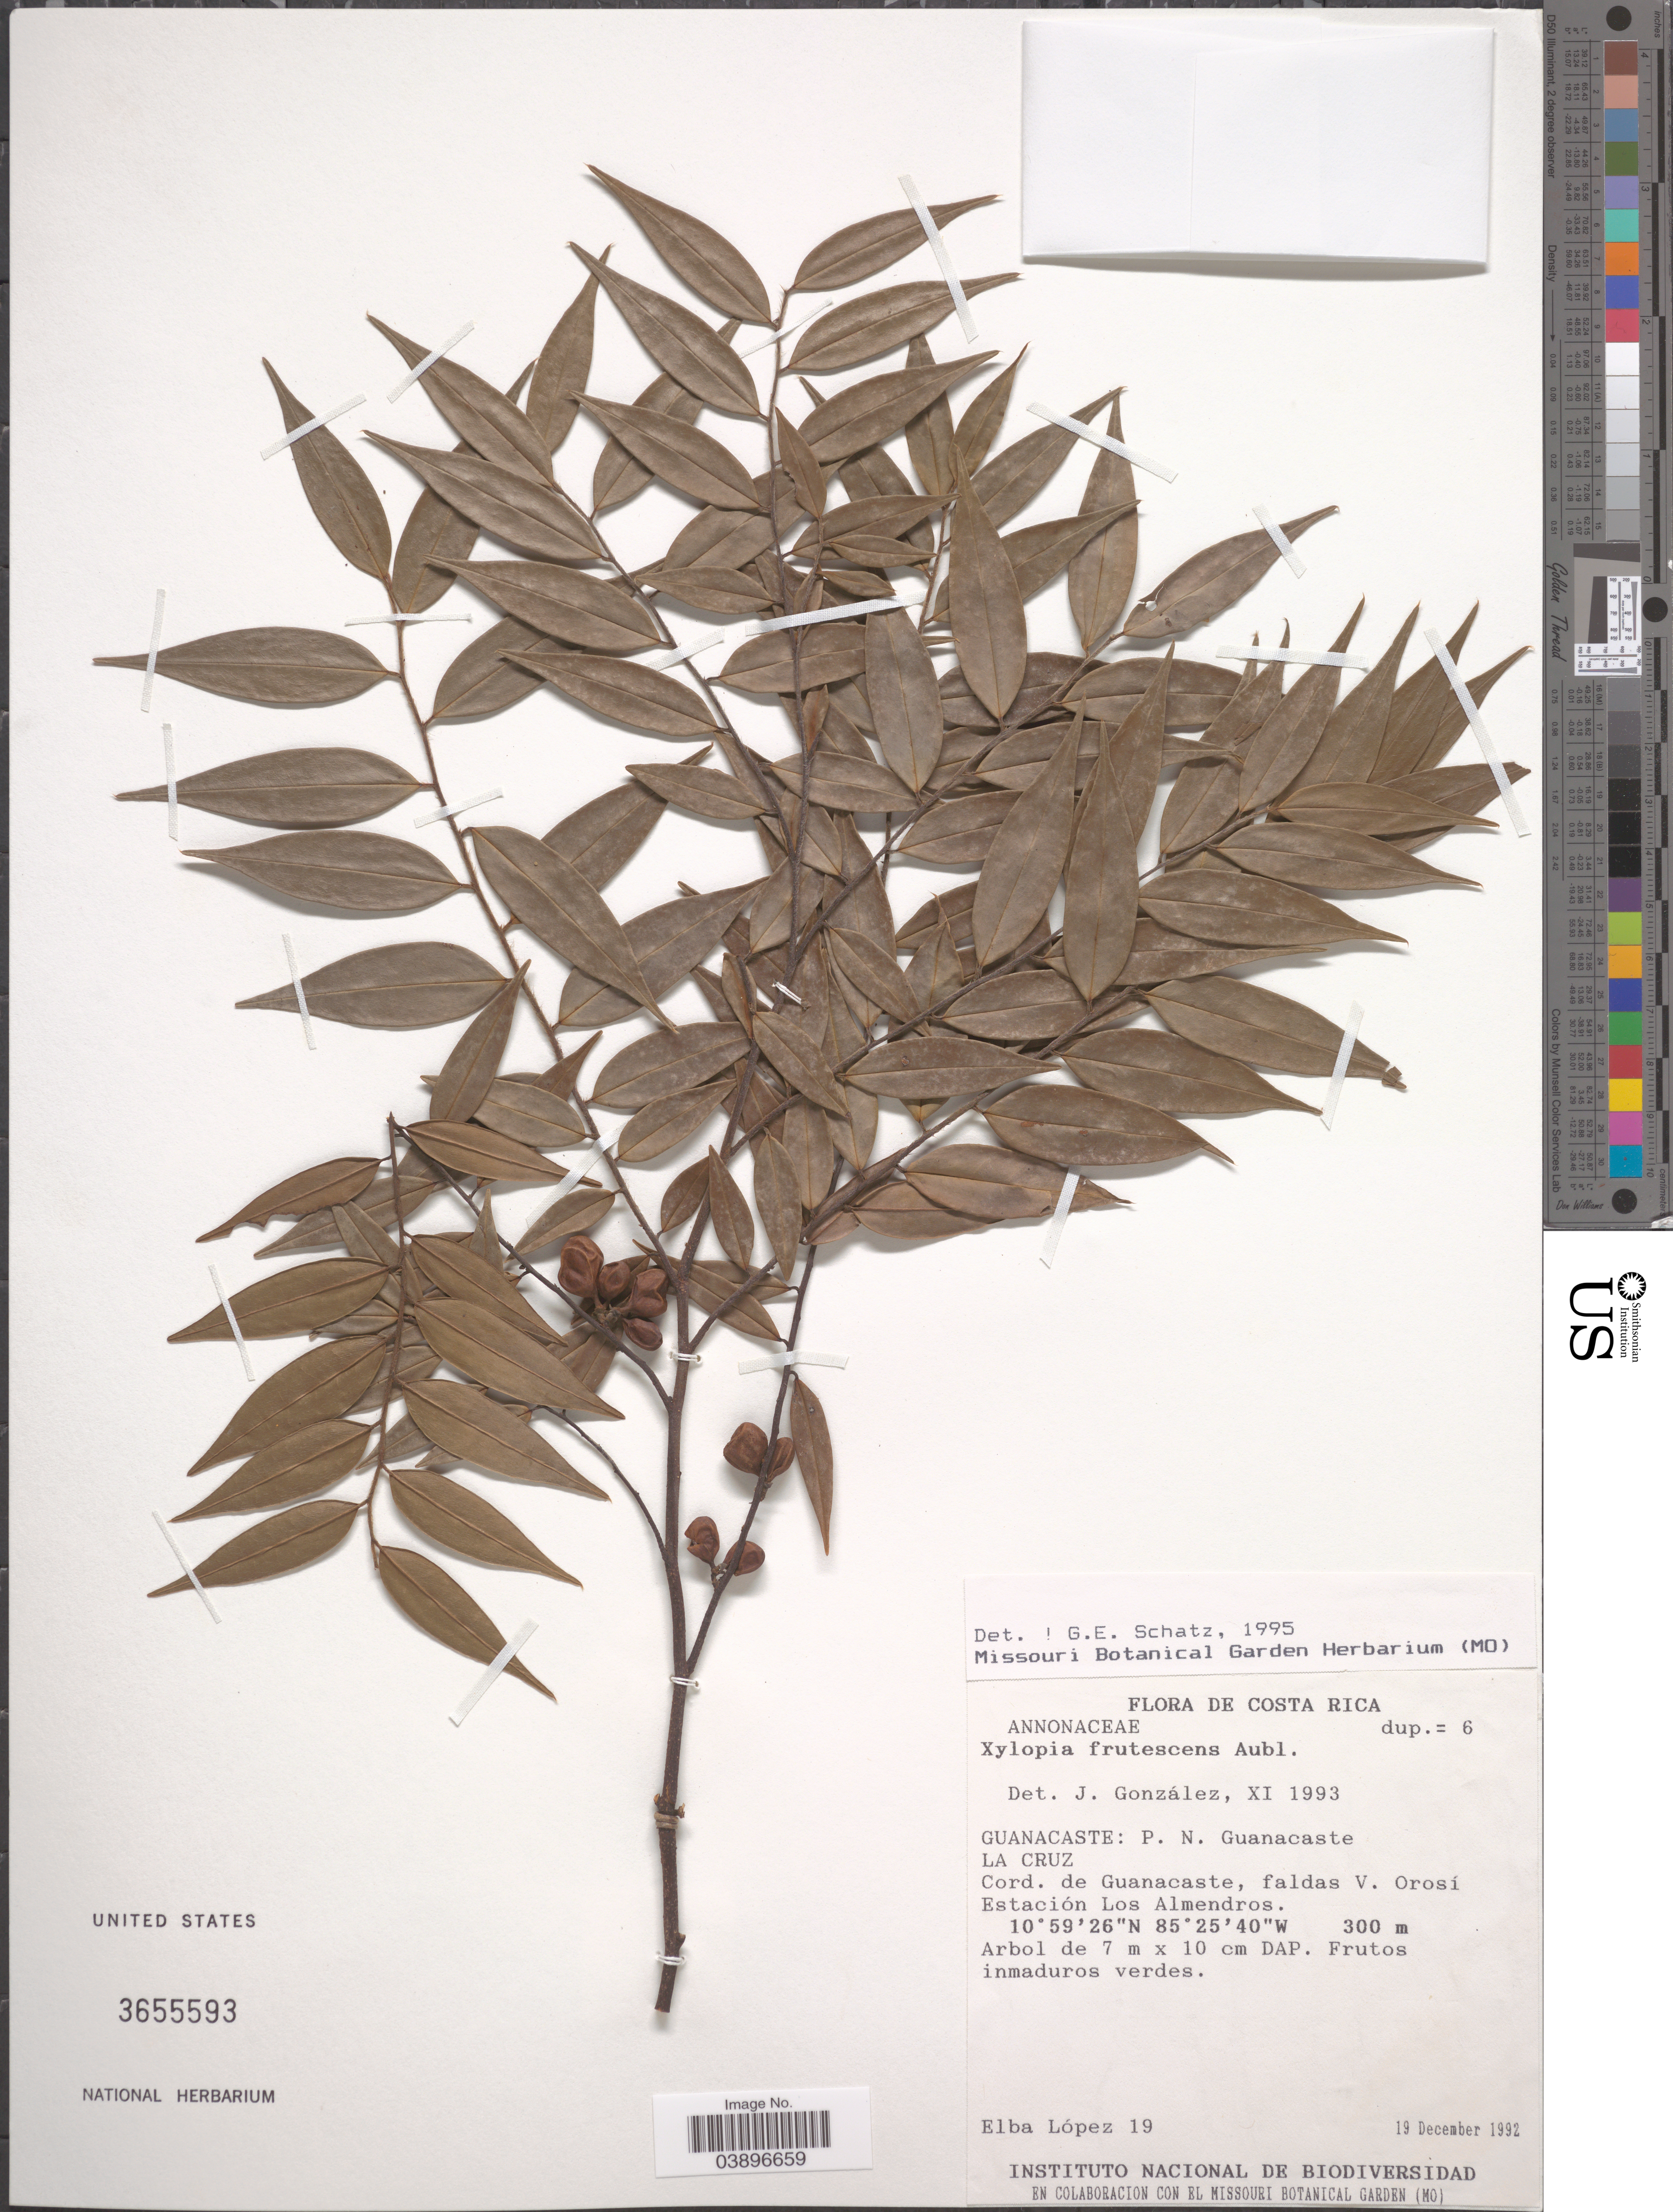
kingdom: Plantae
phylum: Tracheophyta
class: Magnoliopsida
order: Magnoliales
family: Annonaceae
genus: Xylopia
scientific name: Xylopia frutescens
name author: Aubl.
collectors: E. López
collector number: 19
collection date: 1992-12-19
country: Costa Rica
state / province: Guanacaste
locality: P. N. Guanacaste, La Cruz. Cord. de Guanacaste, faldas V. Orosí Estación Los Almendros.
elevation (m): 300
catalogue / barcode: US 3655593